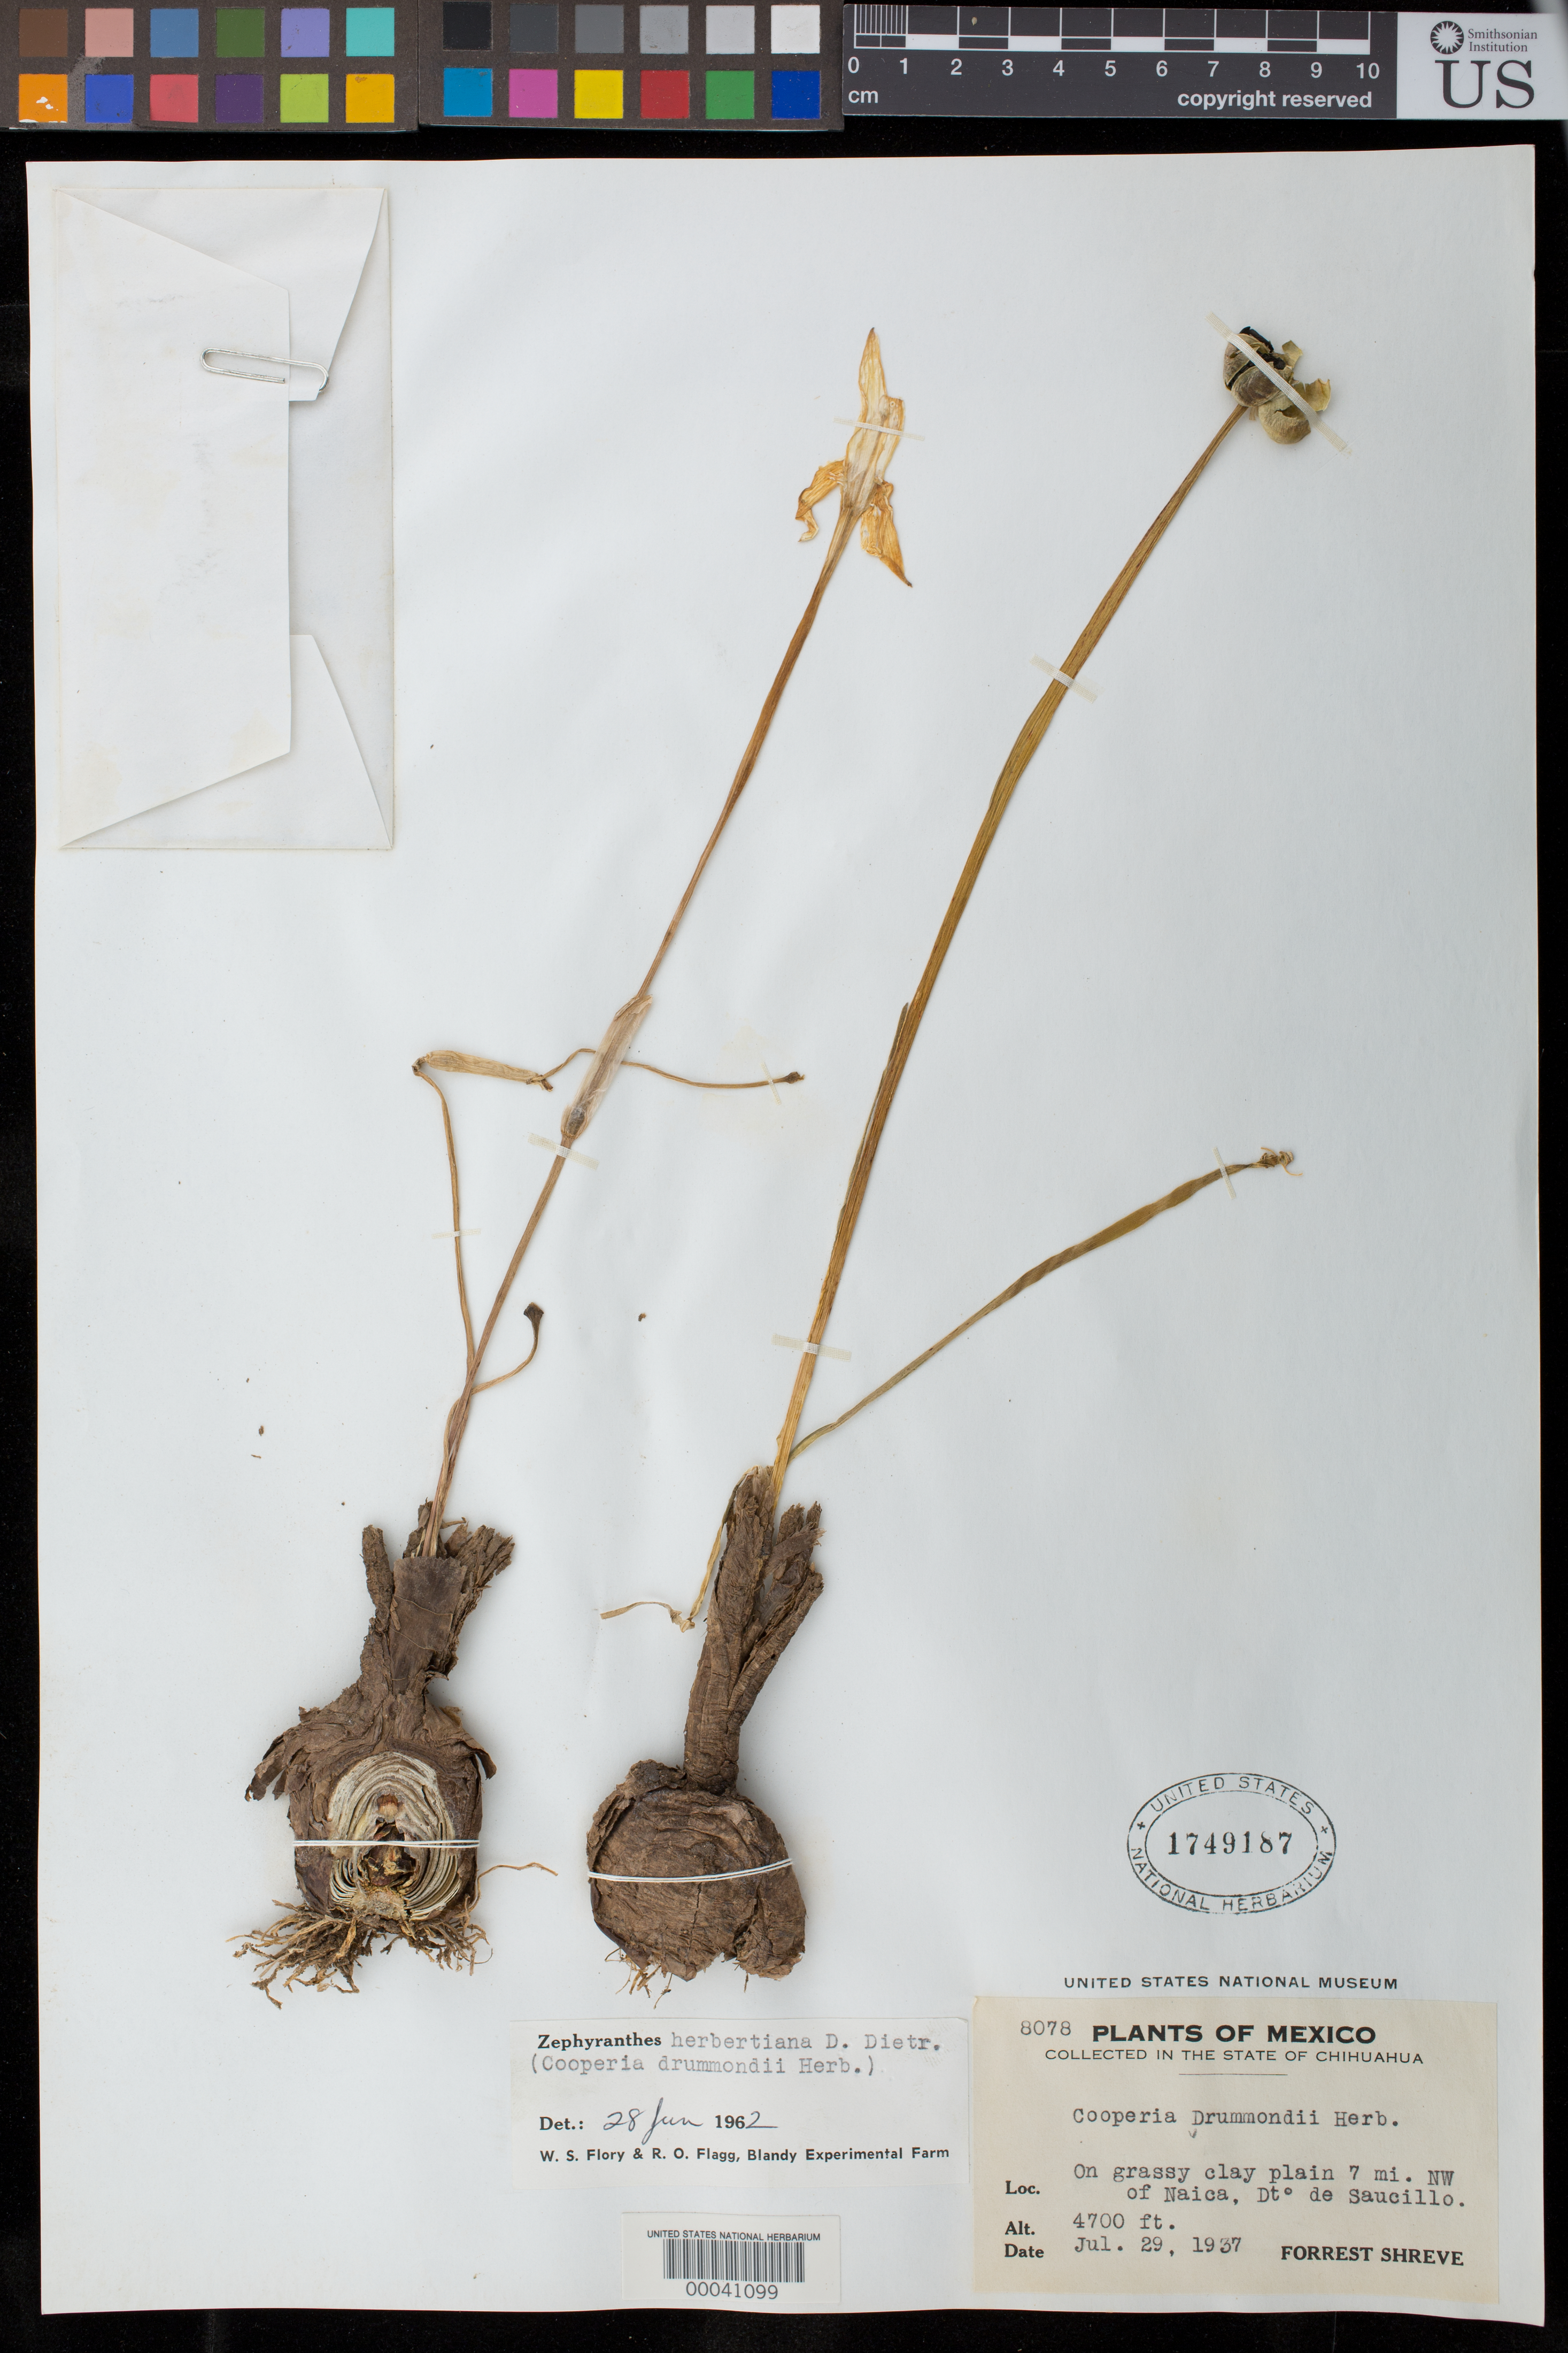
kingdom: Plantae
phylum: Tracheophyta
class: Liliopsida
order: Asparagales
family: Amaryllidaceae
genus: Zephyranthes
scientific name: Zephyranthes herbertiana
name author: D. Dietr.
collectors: F. Shreve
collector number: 8078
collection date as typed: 29 Jul 1937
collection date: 1937-07-29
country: Mexico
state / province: Chihuahua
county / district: Saucillo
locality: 7 mi. NW of Naica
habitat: On grassy clay plain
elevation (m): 1433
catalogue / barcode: US 1749187